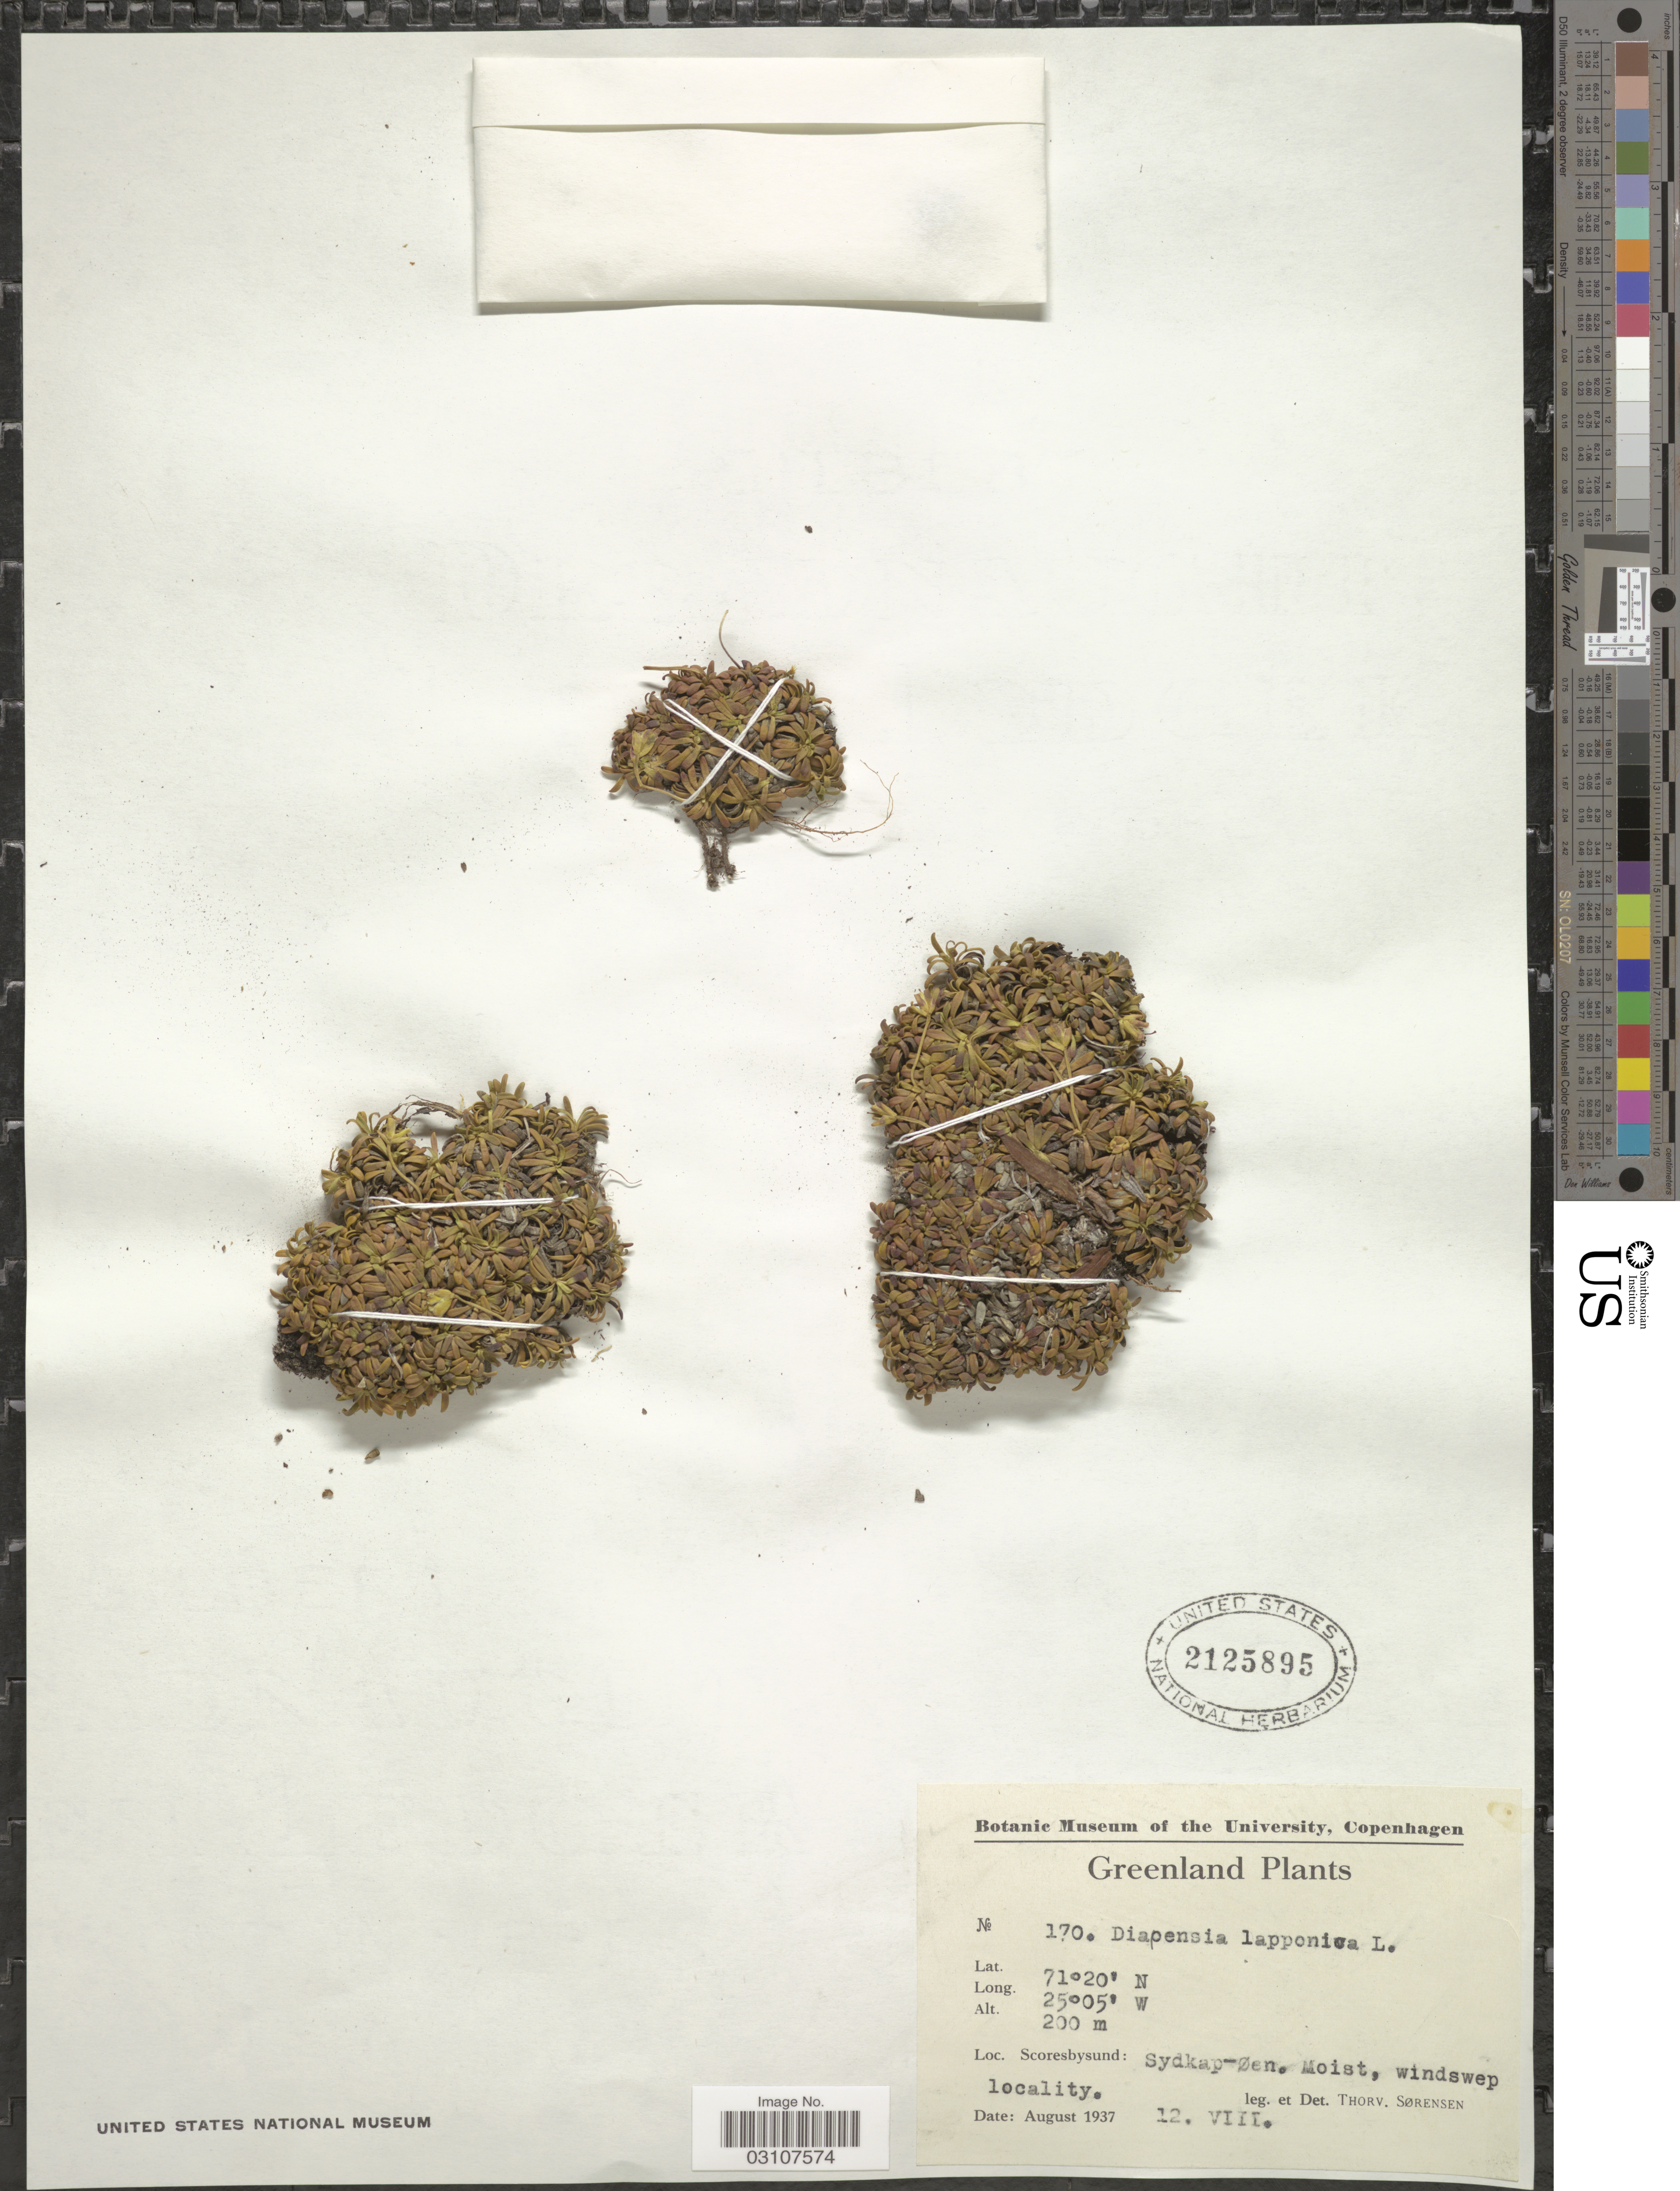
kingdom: Plantae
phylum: Tracheophyta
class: Magnoliopsida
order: Ericales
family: Diapensiaceae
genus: Diapensia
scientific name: Diapensia lapponica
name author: L.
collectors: T. Sorensen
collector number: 170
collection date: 1937-08-13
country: Greenland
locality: Scoresbysund: Sydkap-Øen.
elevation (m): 200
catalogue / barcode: US 2125895